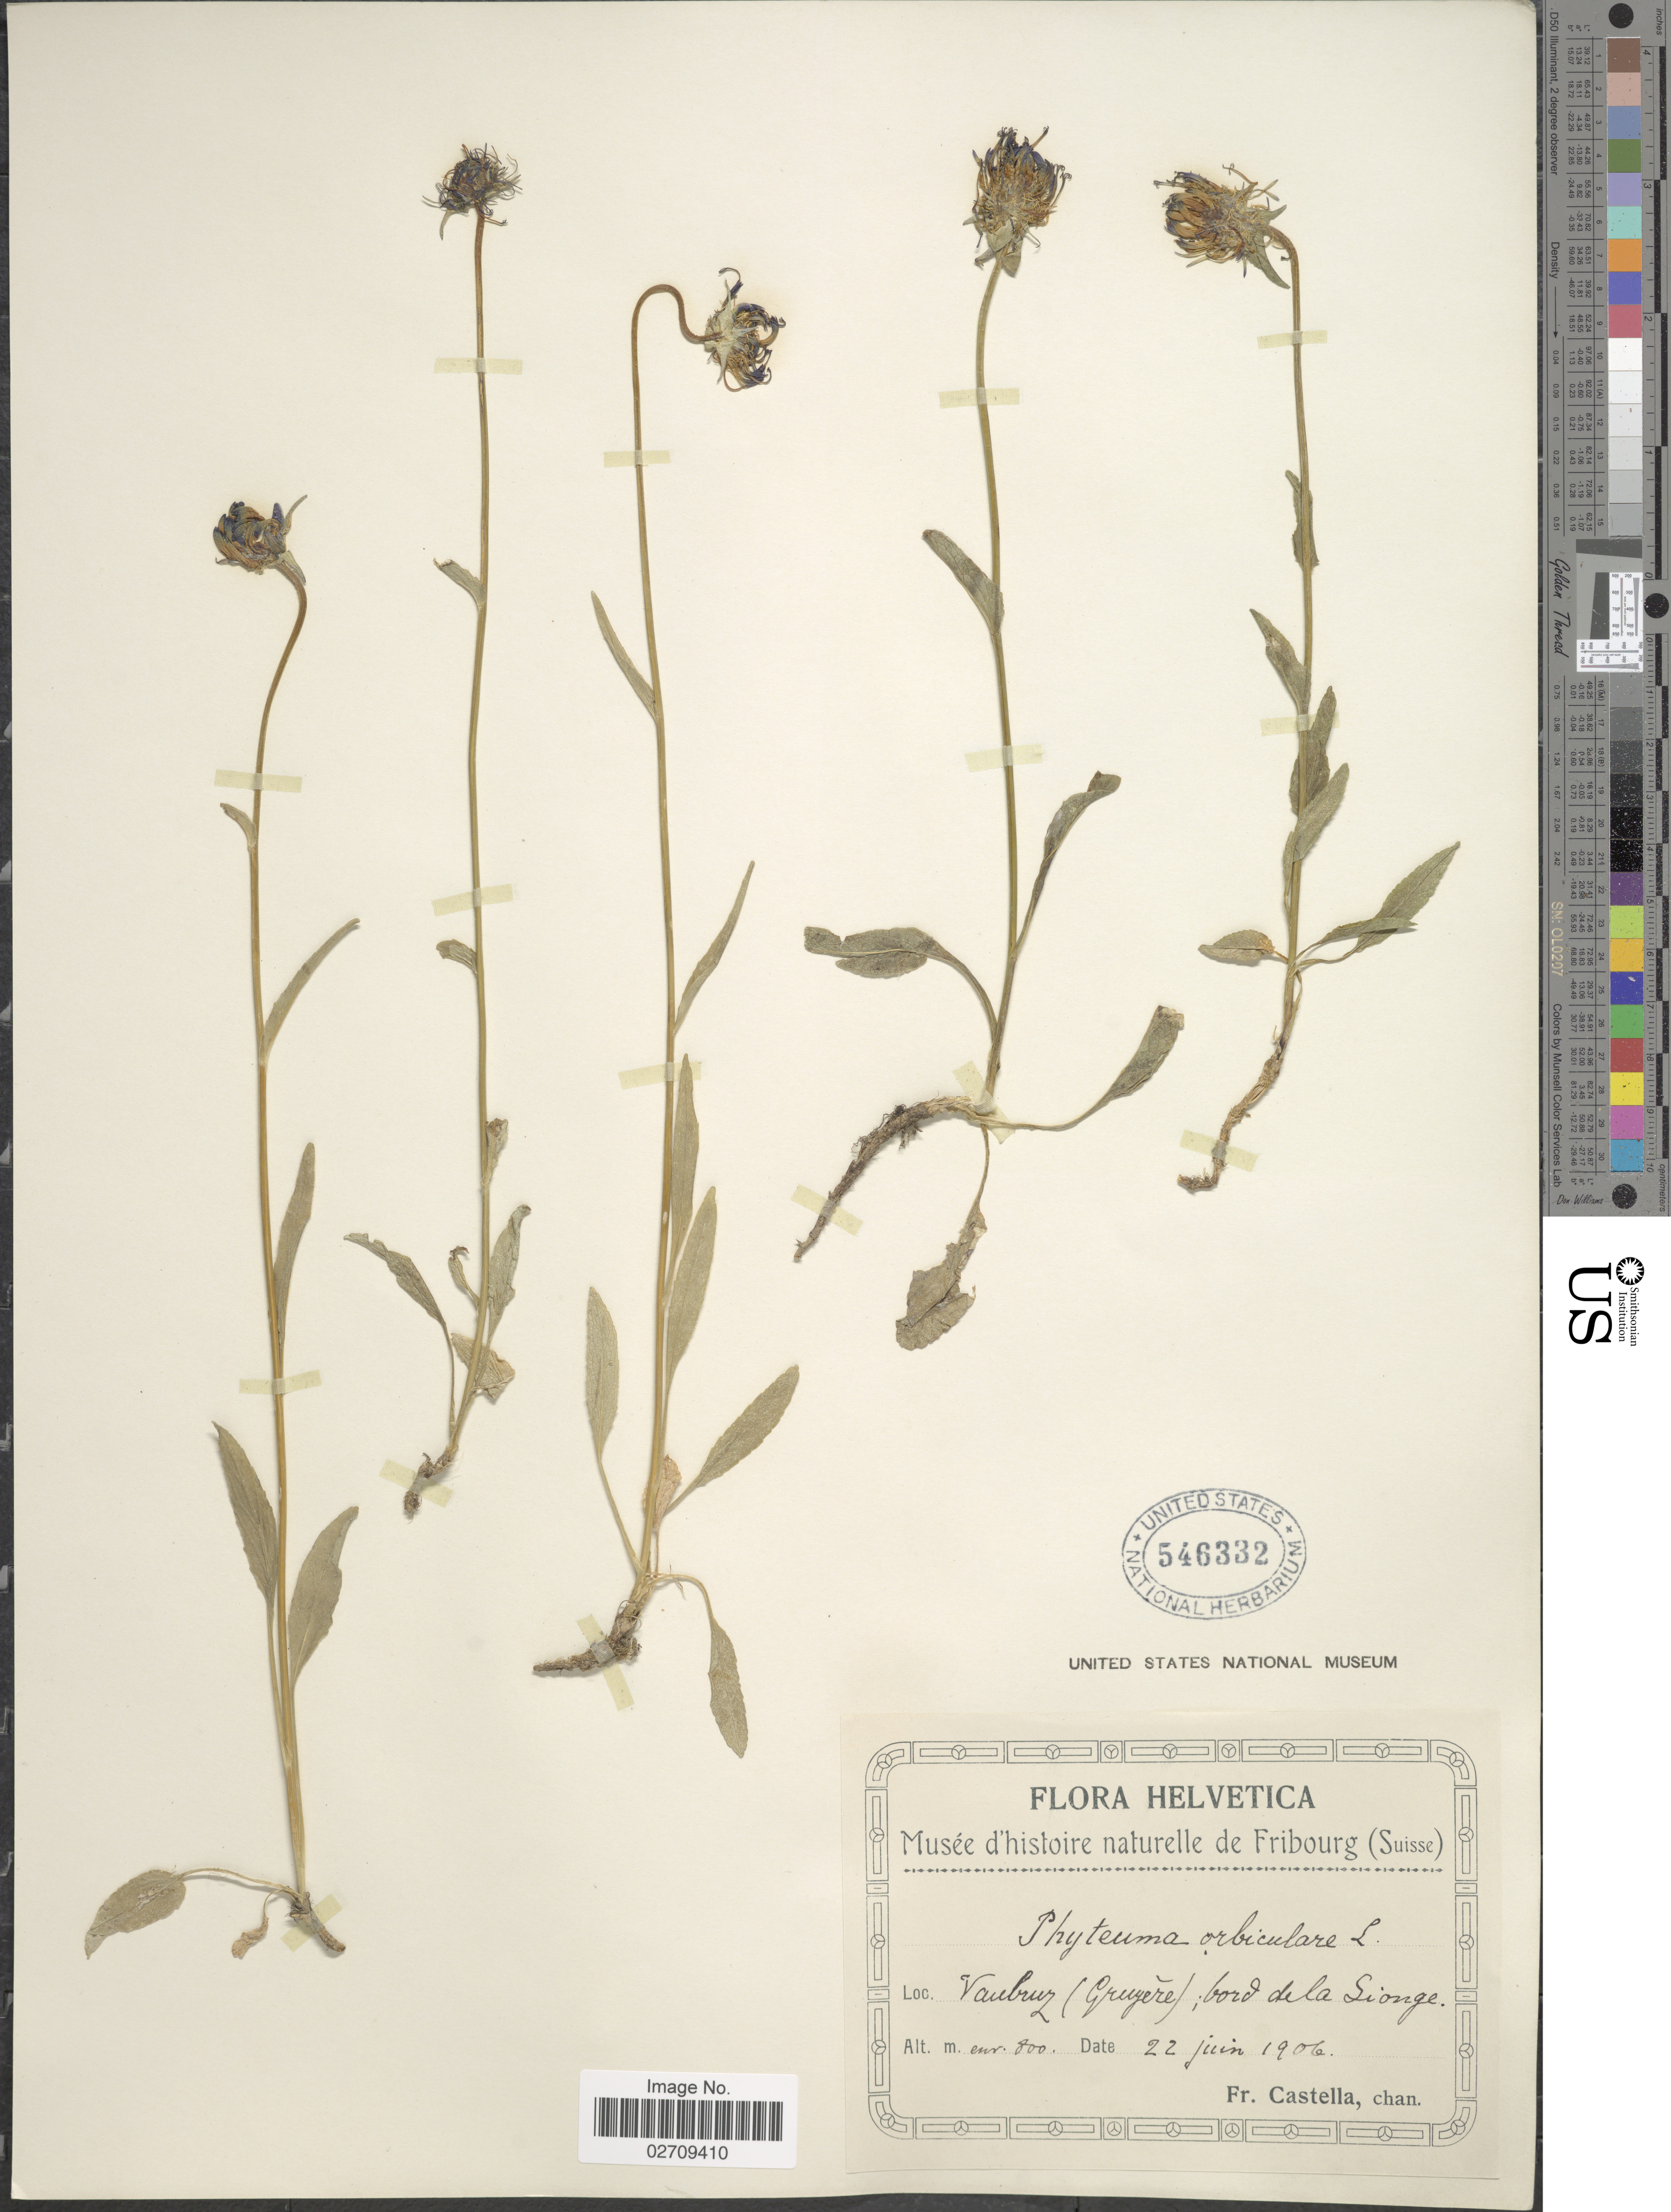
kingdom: Plantae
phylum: Tracheophyta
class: Magnoliopsida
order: Asterales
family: Campanulaceae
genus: Phyteuma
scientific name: Phyteuma orbiculare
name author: L.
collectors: Fr. Castella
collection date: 1906-06-22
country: Switzerland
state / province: Fribourg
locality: Vaulruz (Gruyère) bord de la Sionge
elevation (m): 800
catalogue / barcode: US 546332